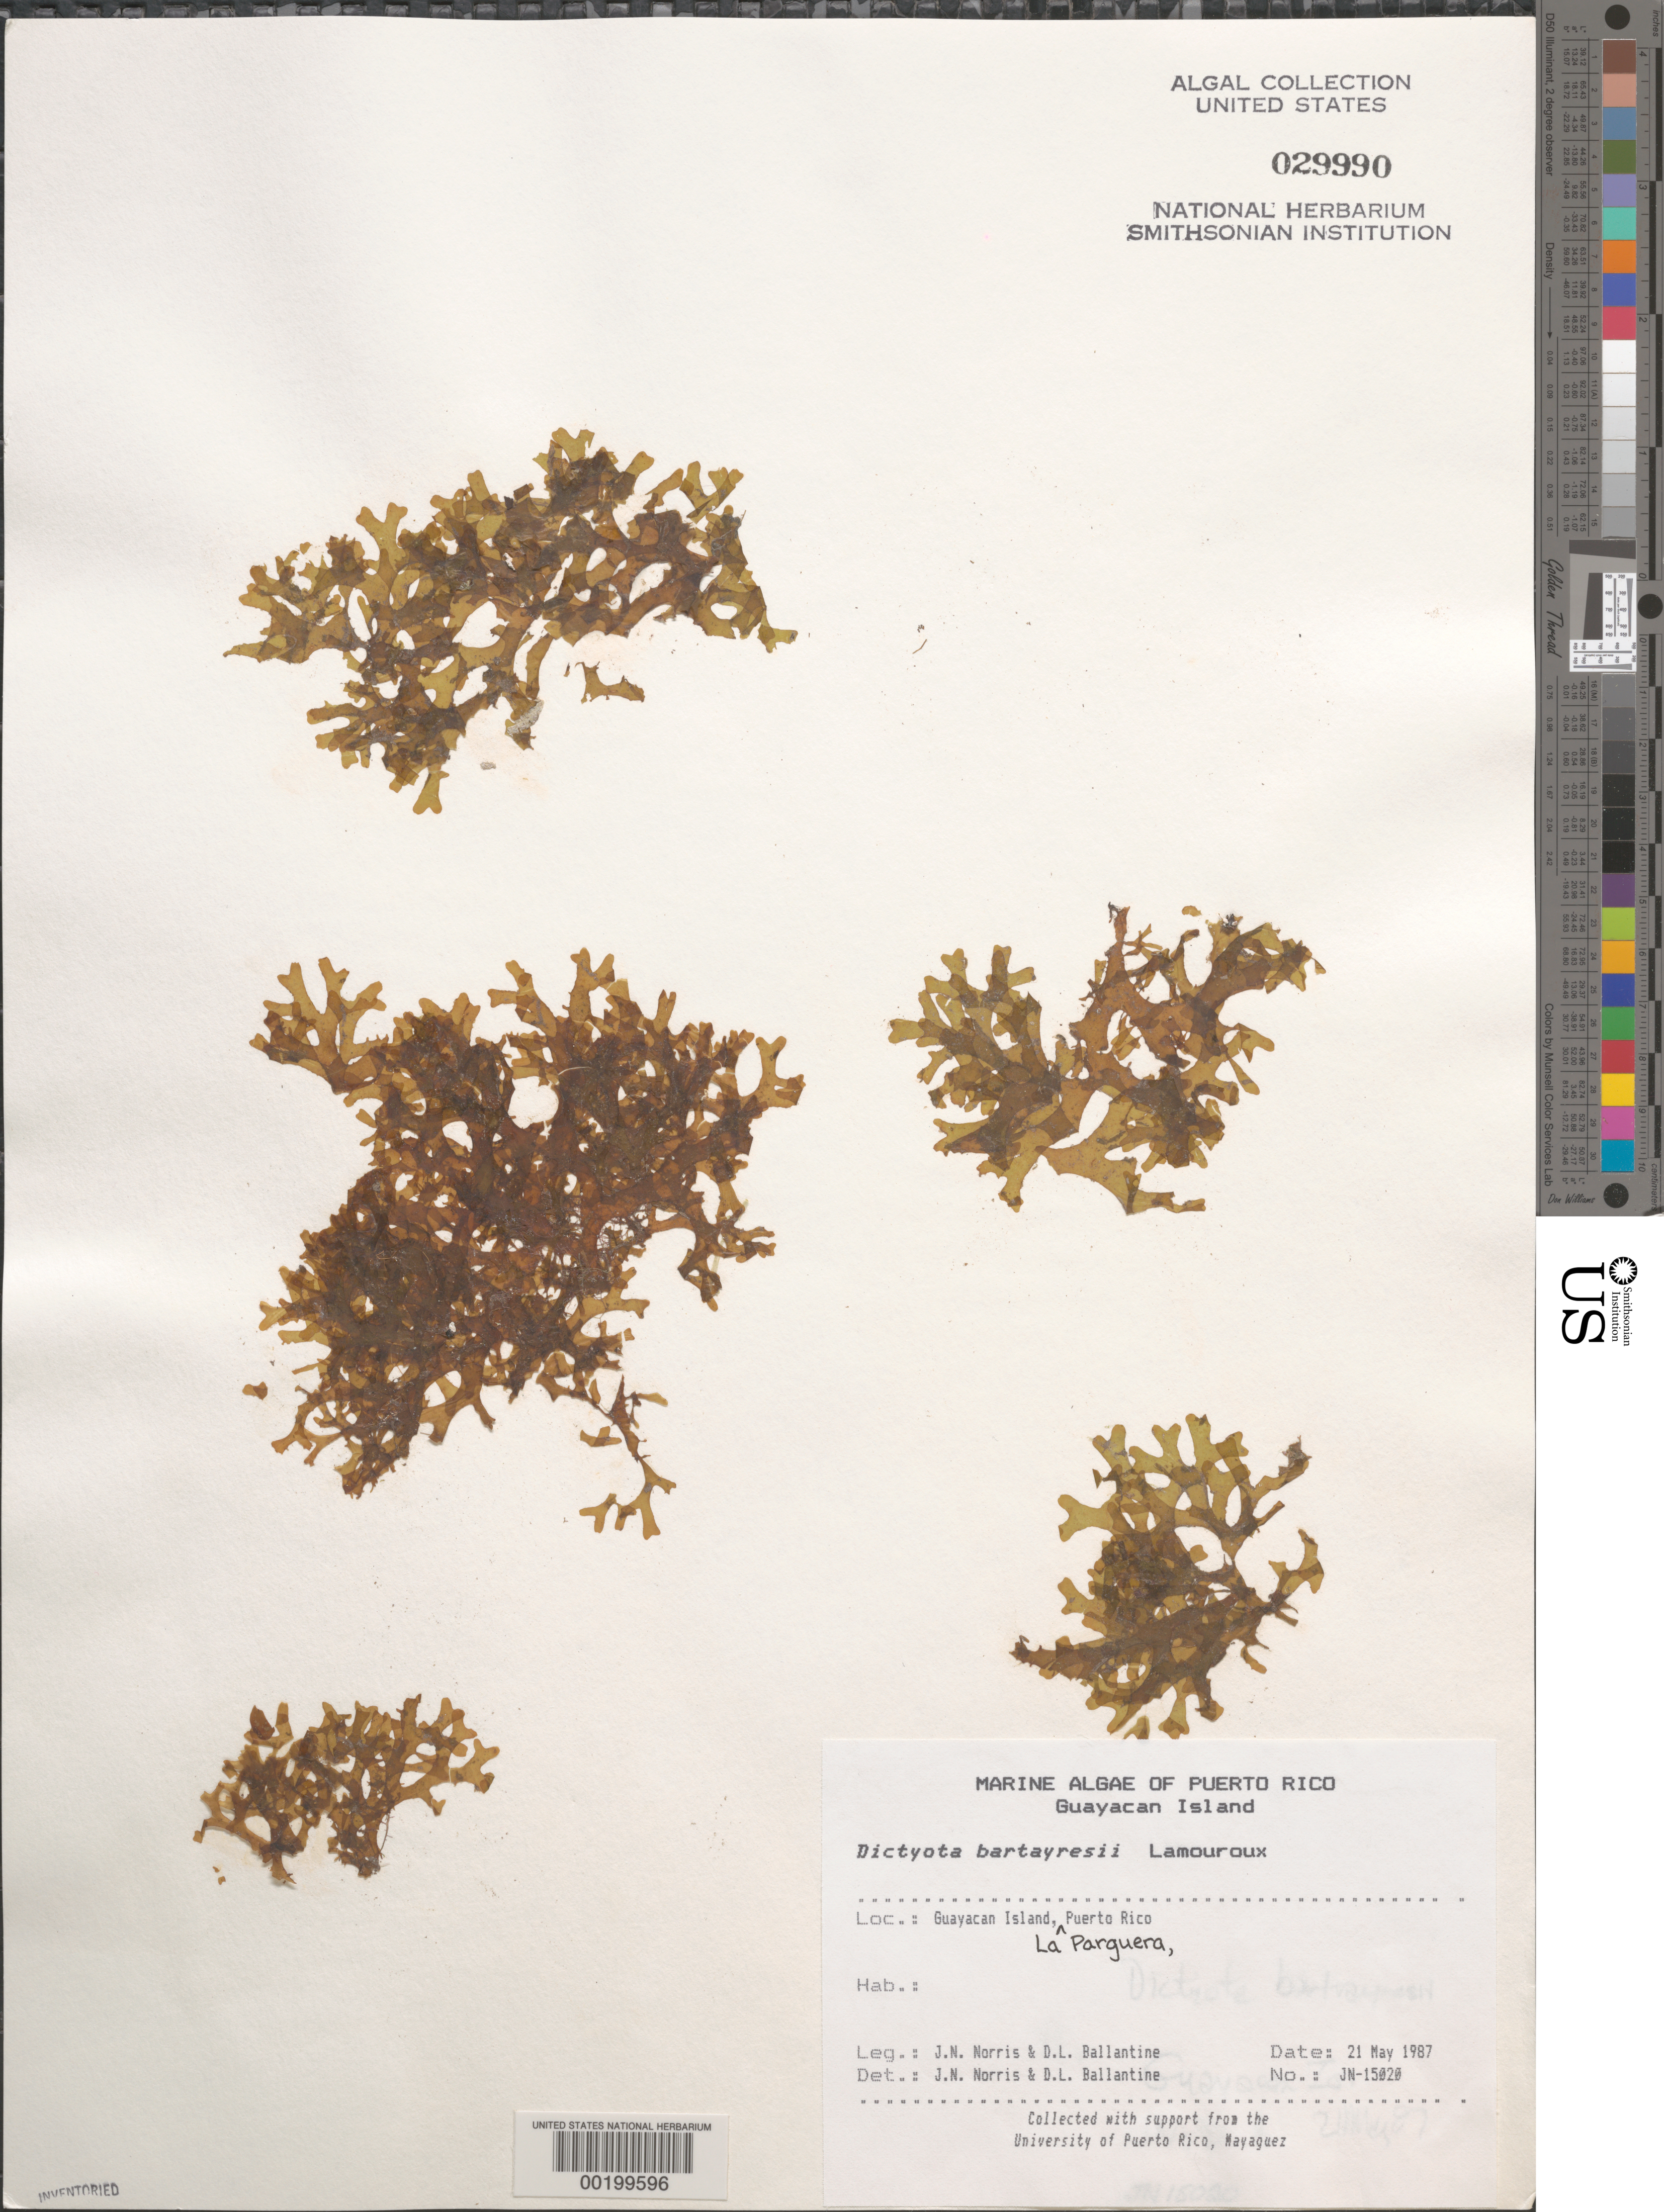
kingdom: Chromista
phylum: Ochrophyta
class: Phaeophyceae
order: Dictyotales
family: Dictyotaceae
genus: Dictyota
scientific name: Dictyota bartayresiana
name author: J.V.Lamouroux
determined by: Norris, J. N.; Ballantine, D. L.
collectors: J. N. Norris & D.L. Ballantine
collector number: JN-15020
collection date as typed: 21 May 1987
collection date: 1987-05-21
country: Puerto Rico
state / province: Lajas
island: Guayacan Island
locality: La Parguera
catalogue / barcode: US 29990